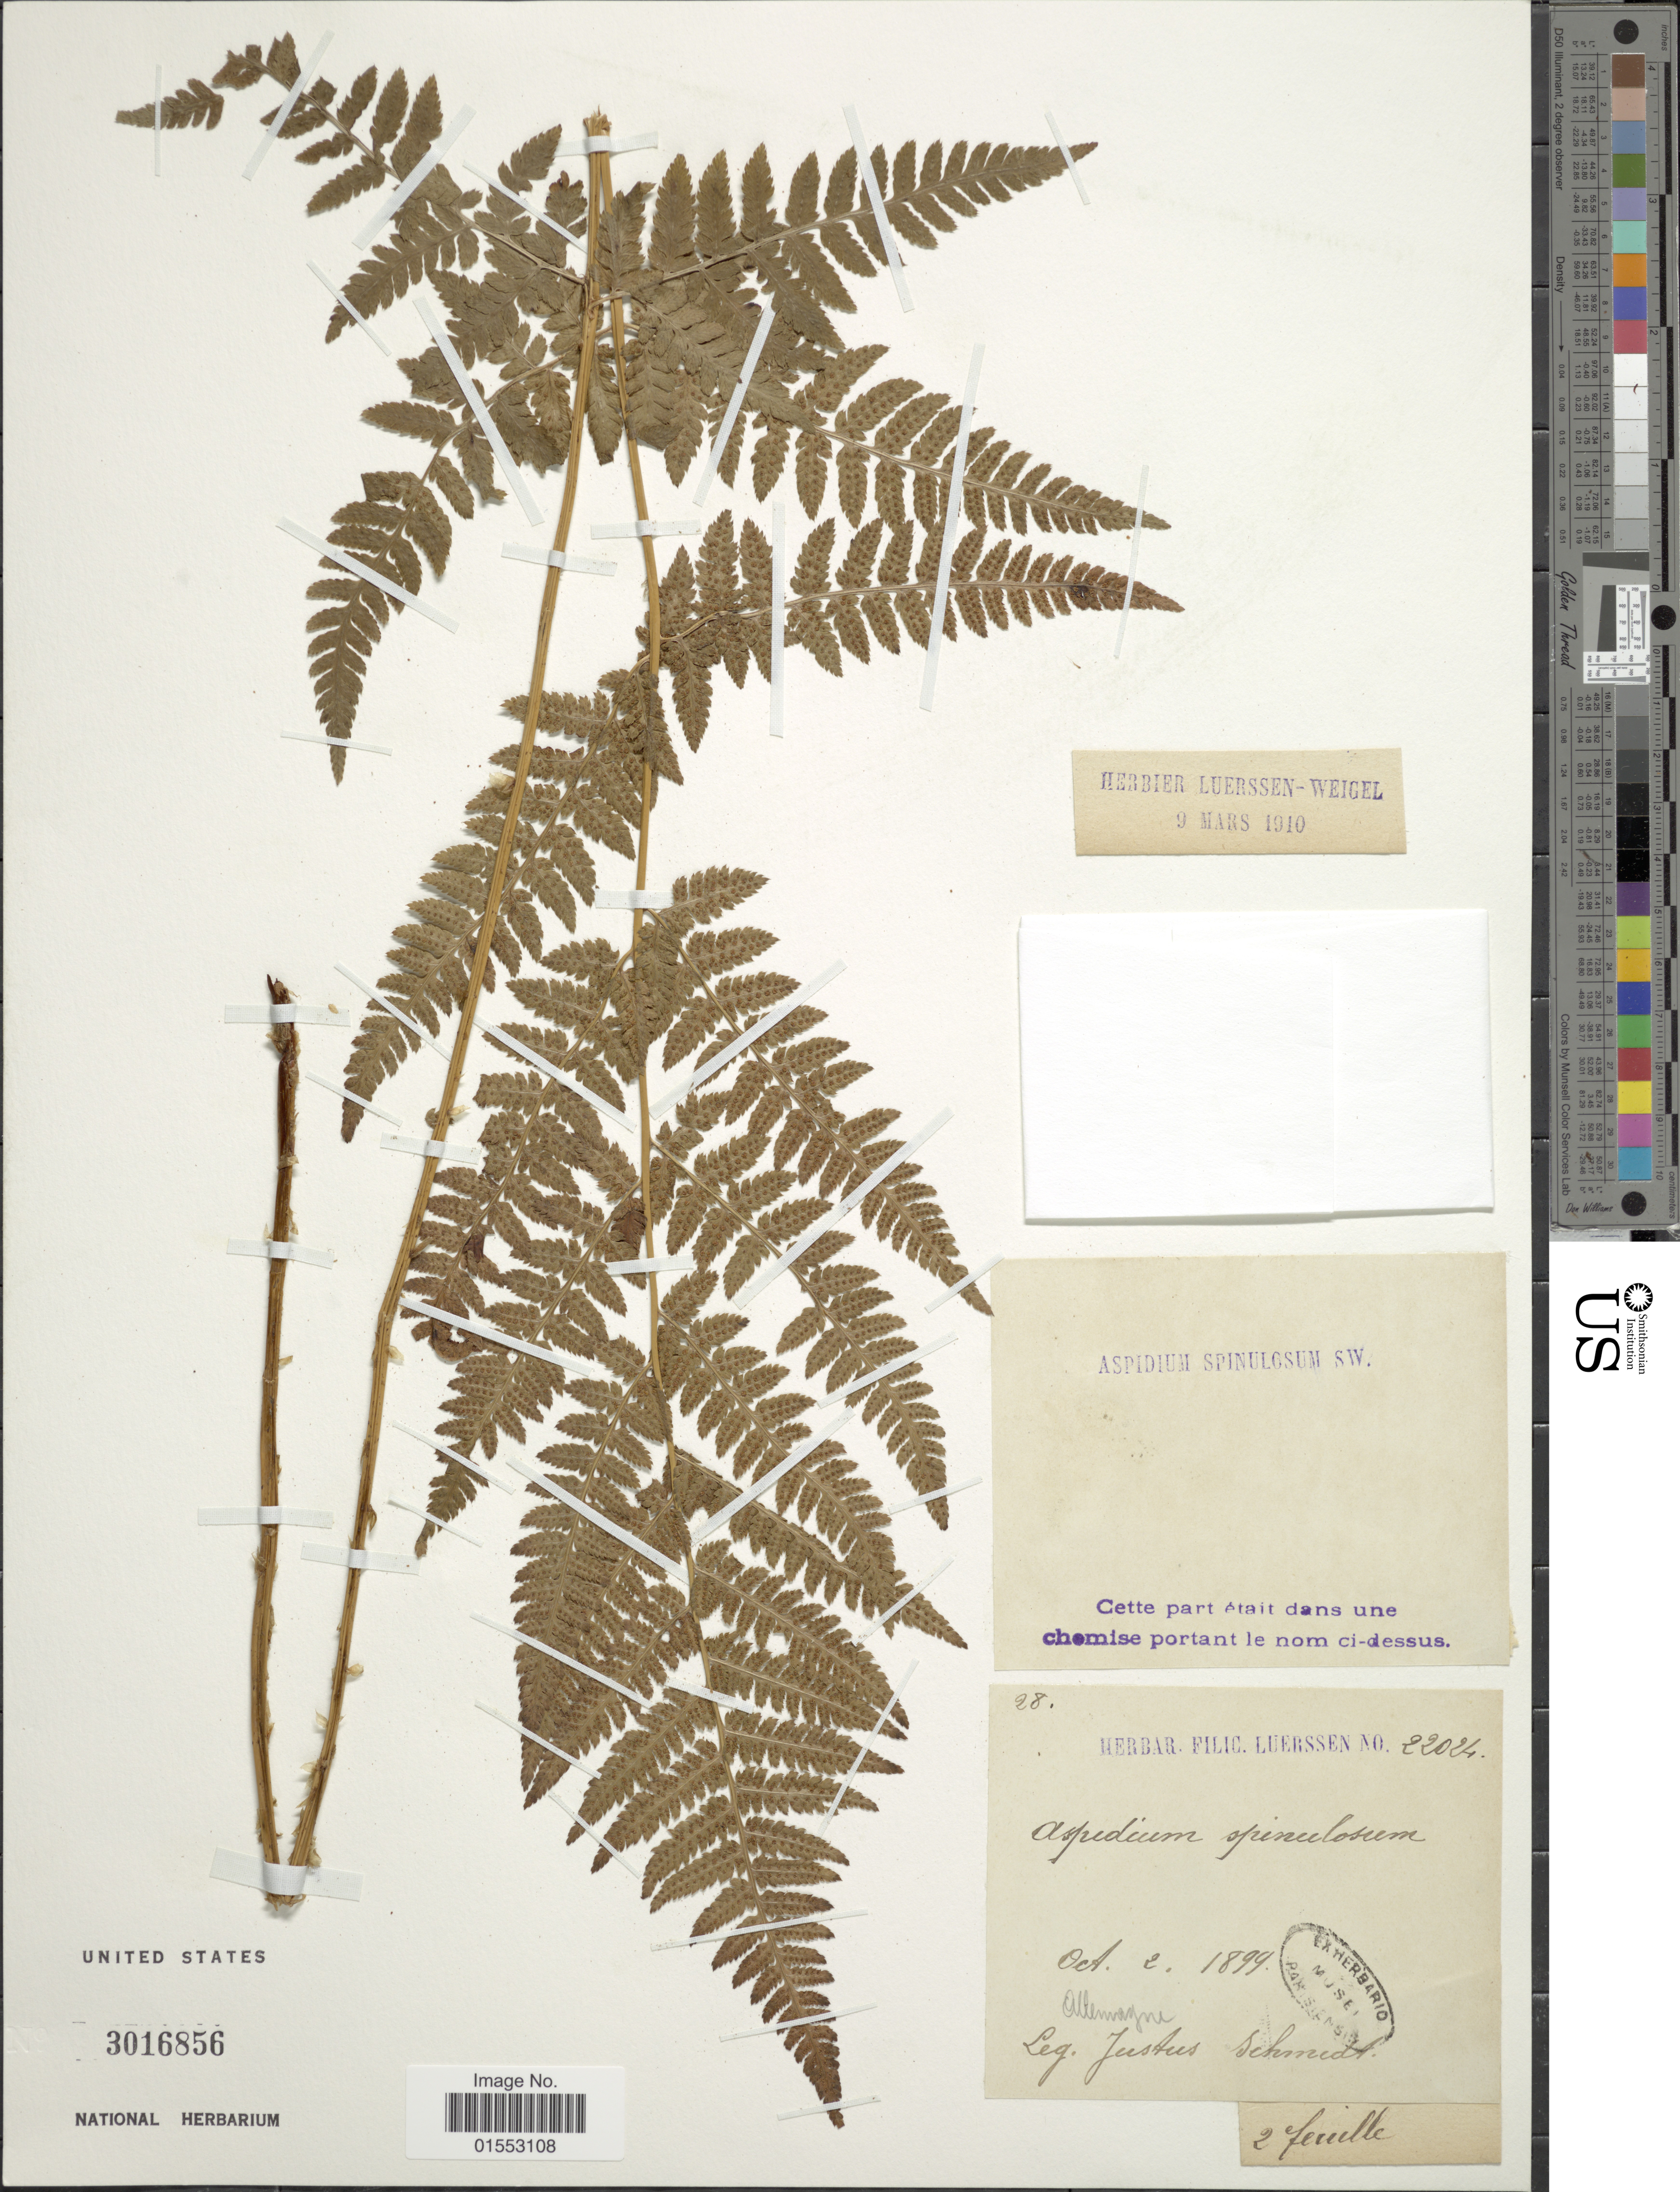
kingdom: Plantae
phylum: Tracheophyta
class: Polypodiopsida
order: Polypodiales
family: Dryopteridaceae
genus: Dryopteris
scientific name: Dryopteris carthusiana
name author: (Villars) H.P. Fuchs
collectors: J. Schmidt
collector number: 28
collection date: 1899-10-02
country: Germany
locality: Allemagne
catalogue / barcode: US 3016856